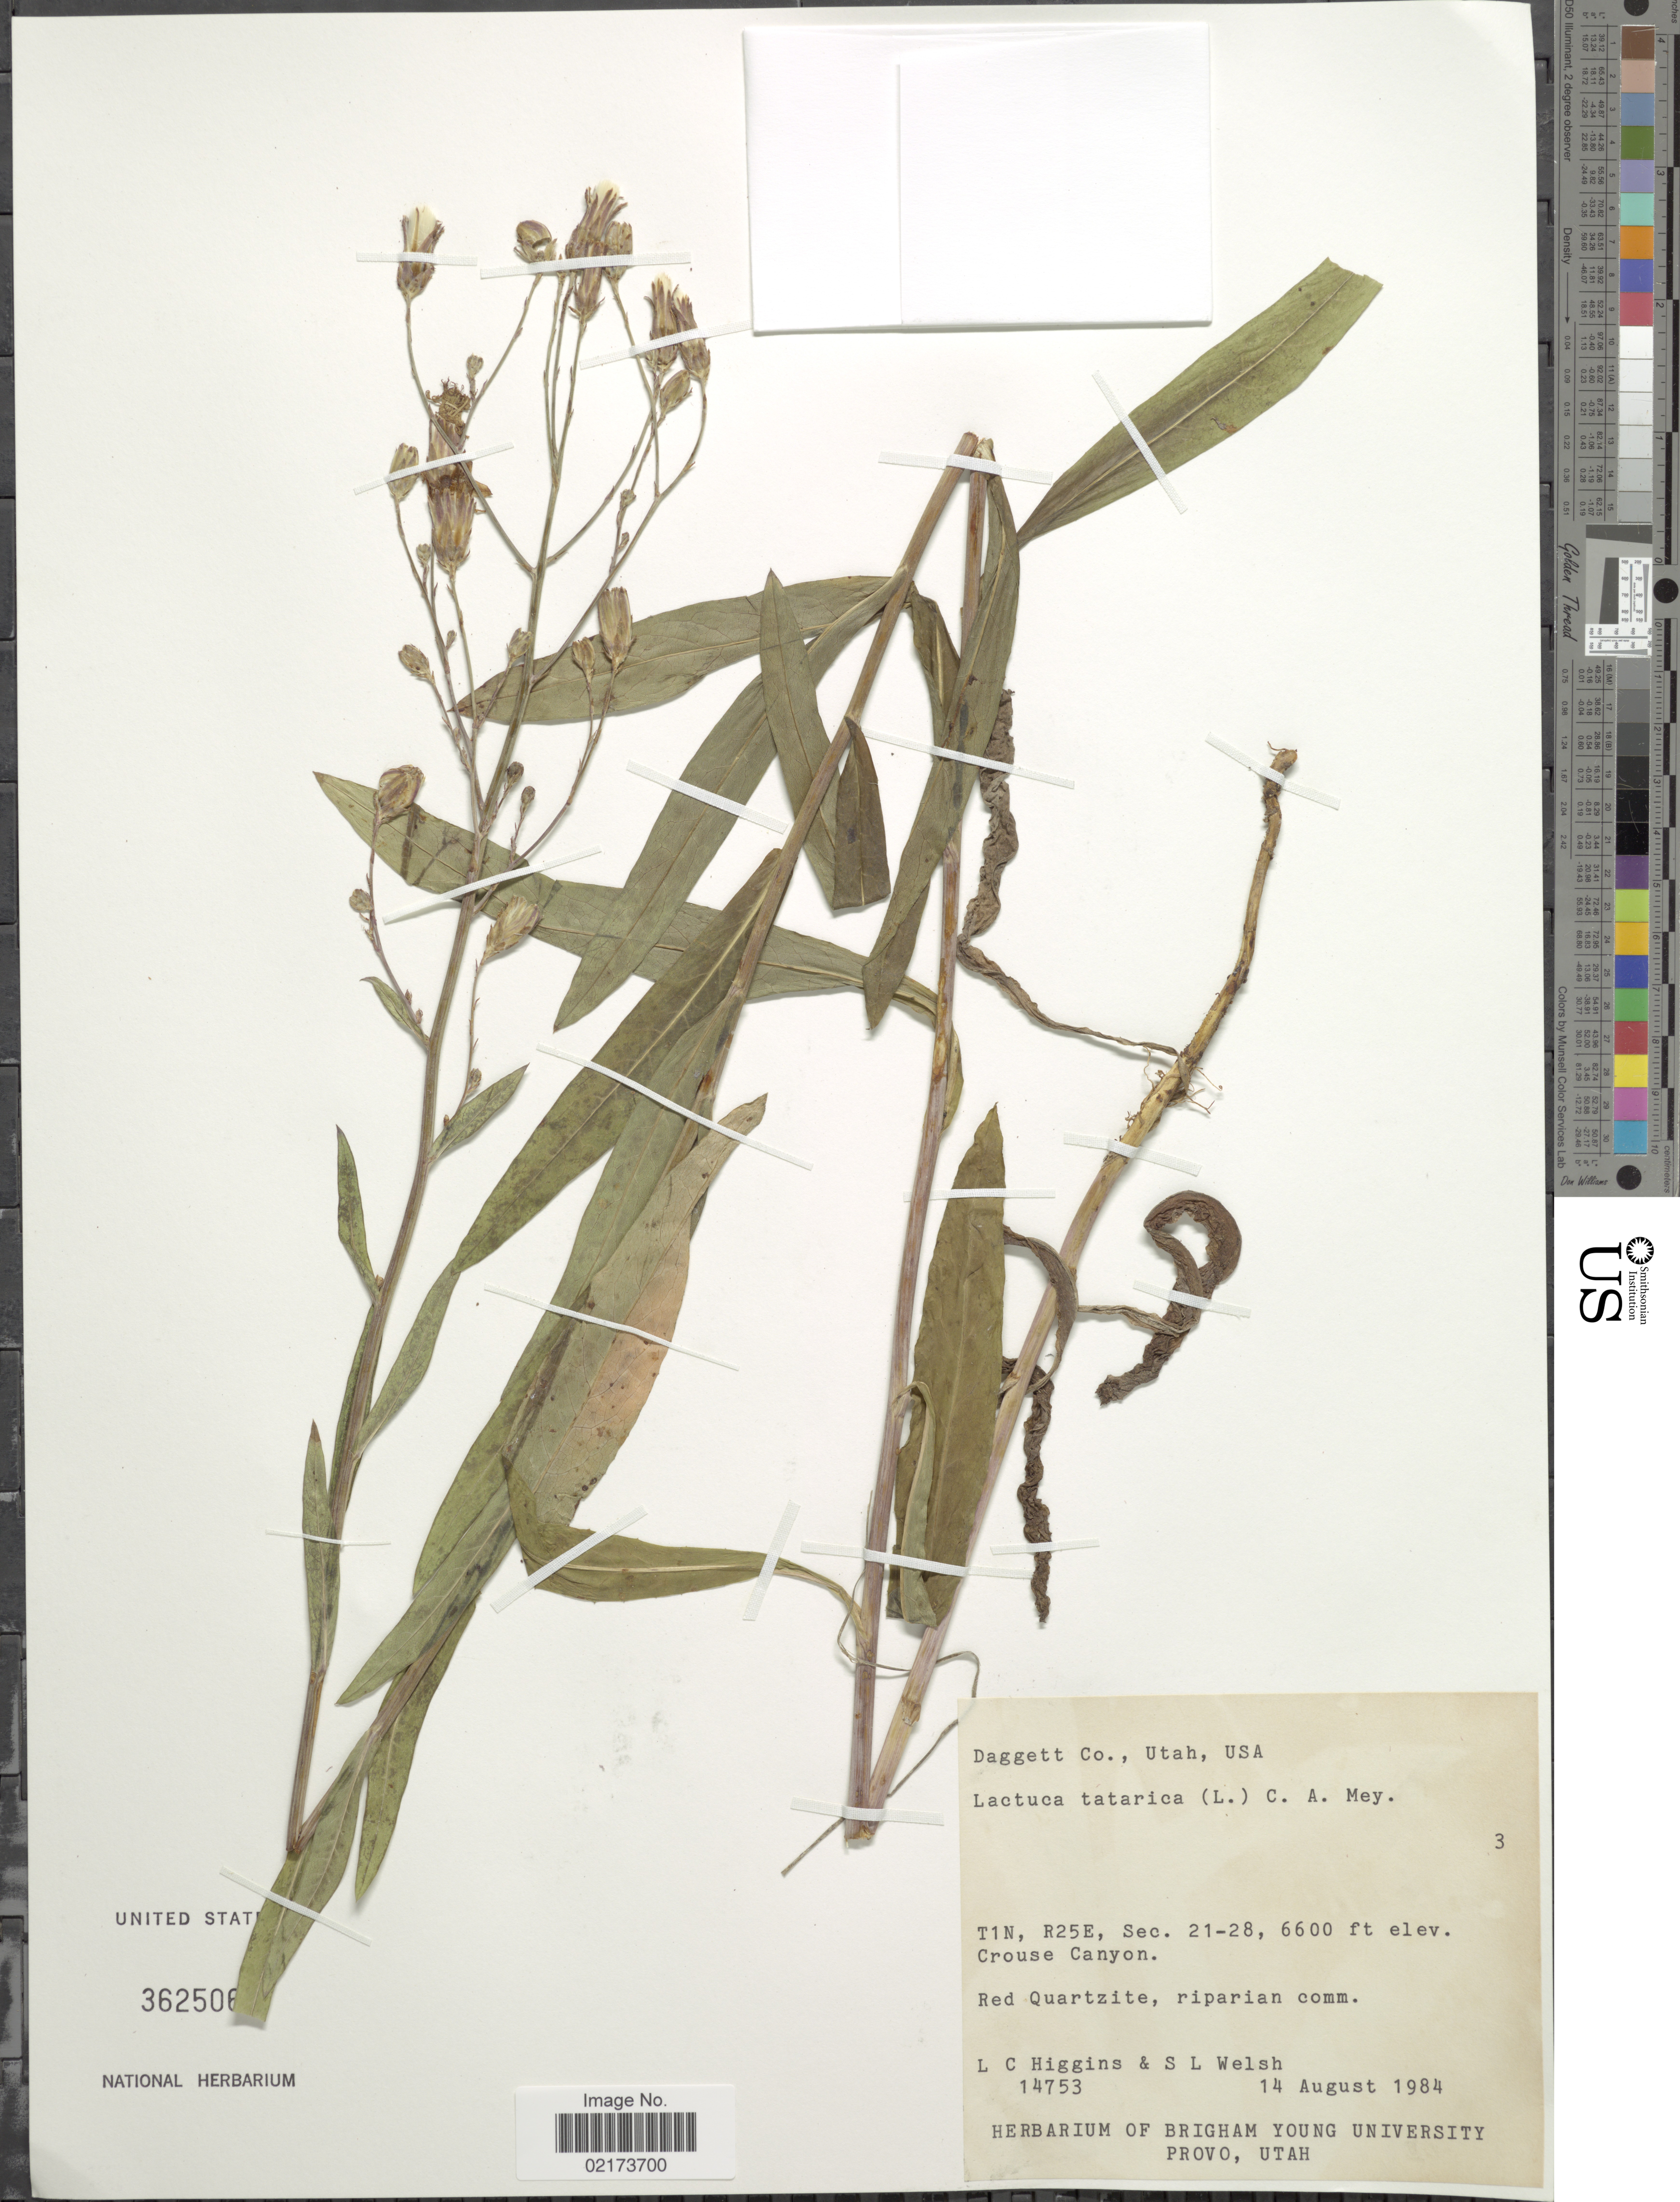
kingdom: Plantae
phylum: Tracheophyta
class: Magnoliopsida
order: Asterales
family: Asteraceae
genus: Lactuca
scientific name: Lactuca tatarica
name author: (L.) C.A. Mey.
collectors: L. Higgins & S. Welsh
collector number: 14753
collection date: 1984-08-14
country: United States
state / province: Utah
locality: Daggett Co., USA, T1N, R25W, Sec. 21-28, Crouse Canyon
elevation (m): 2012